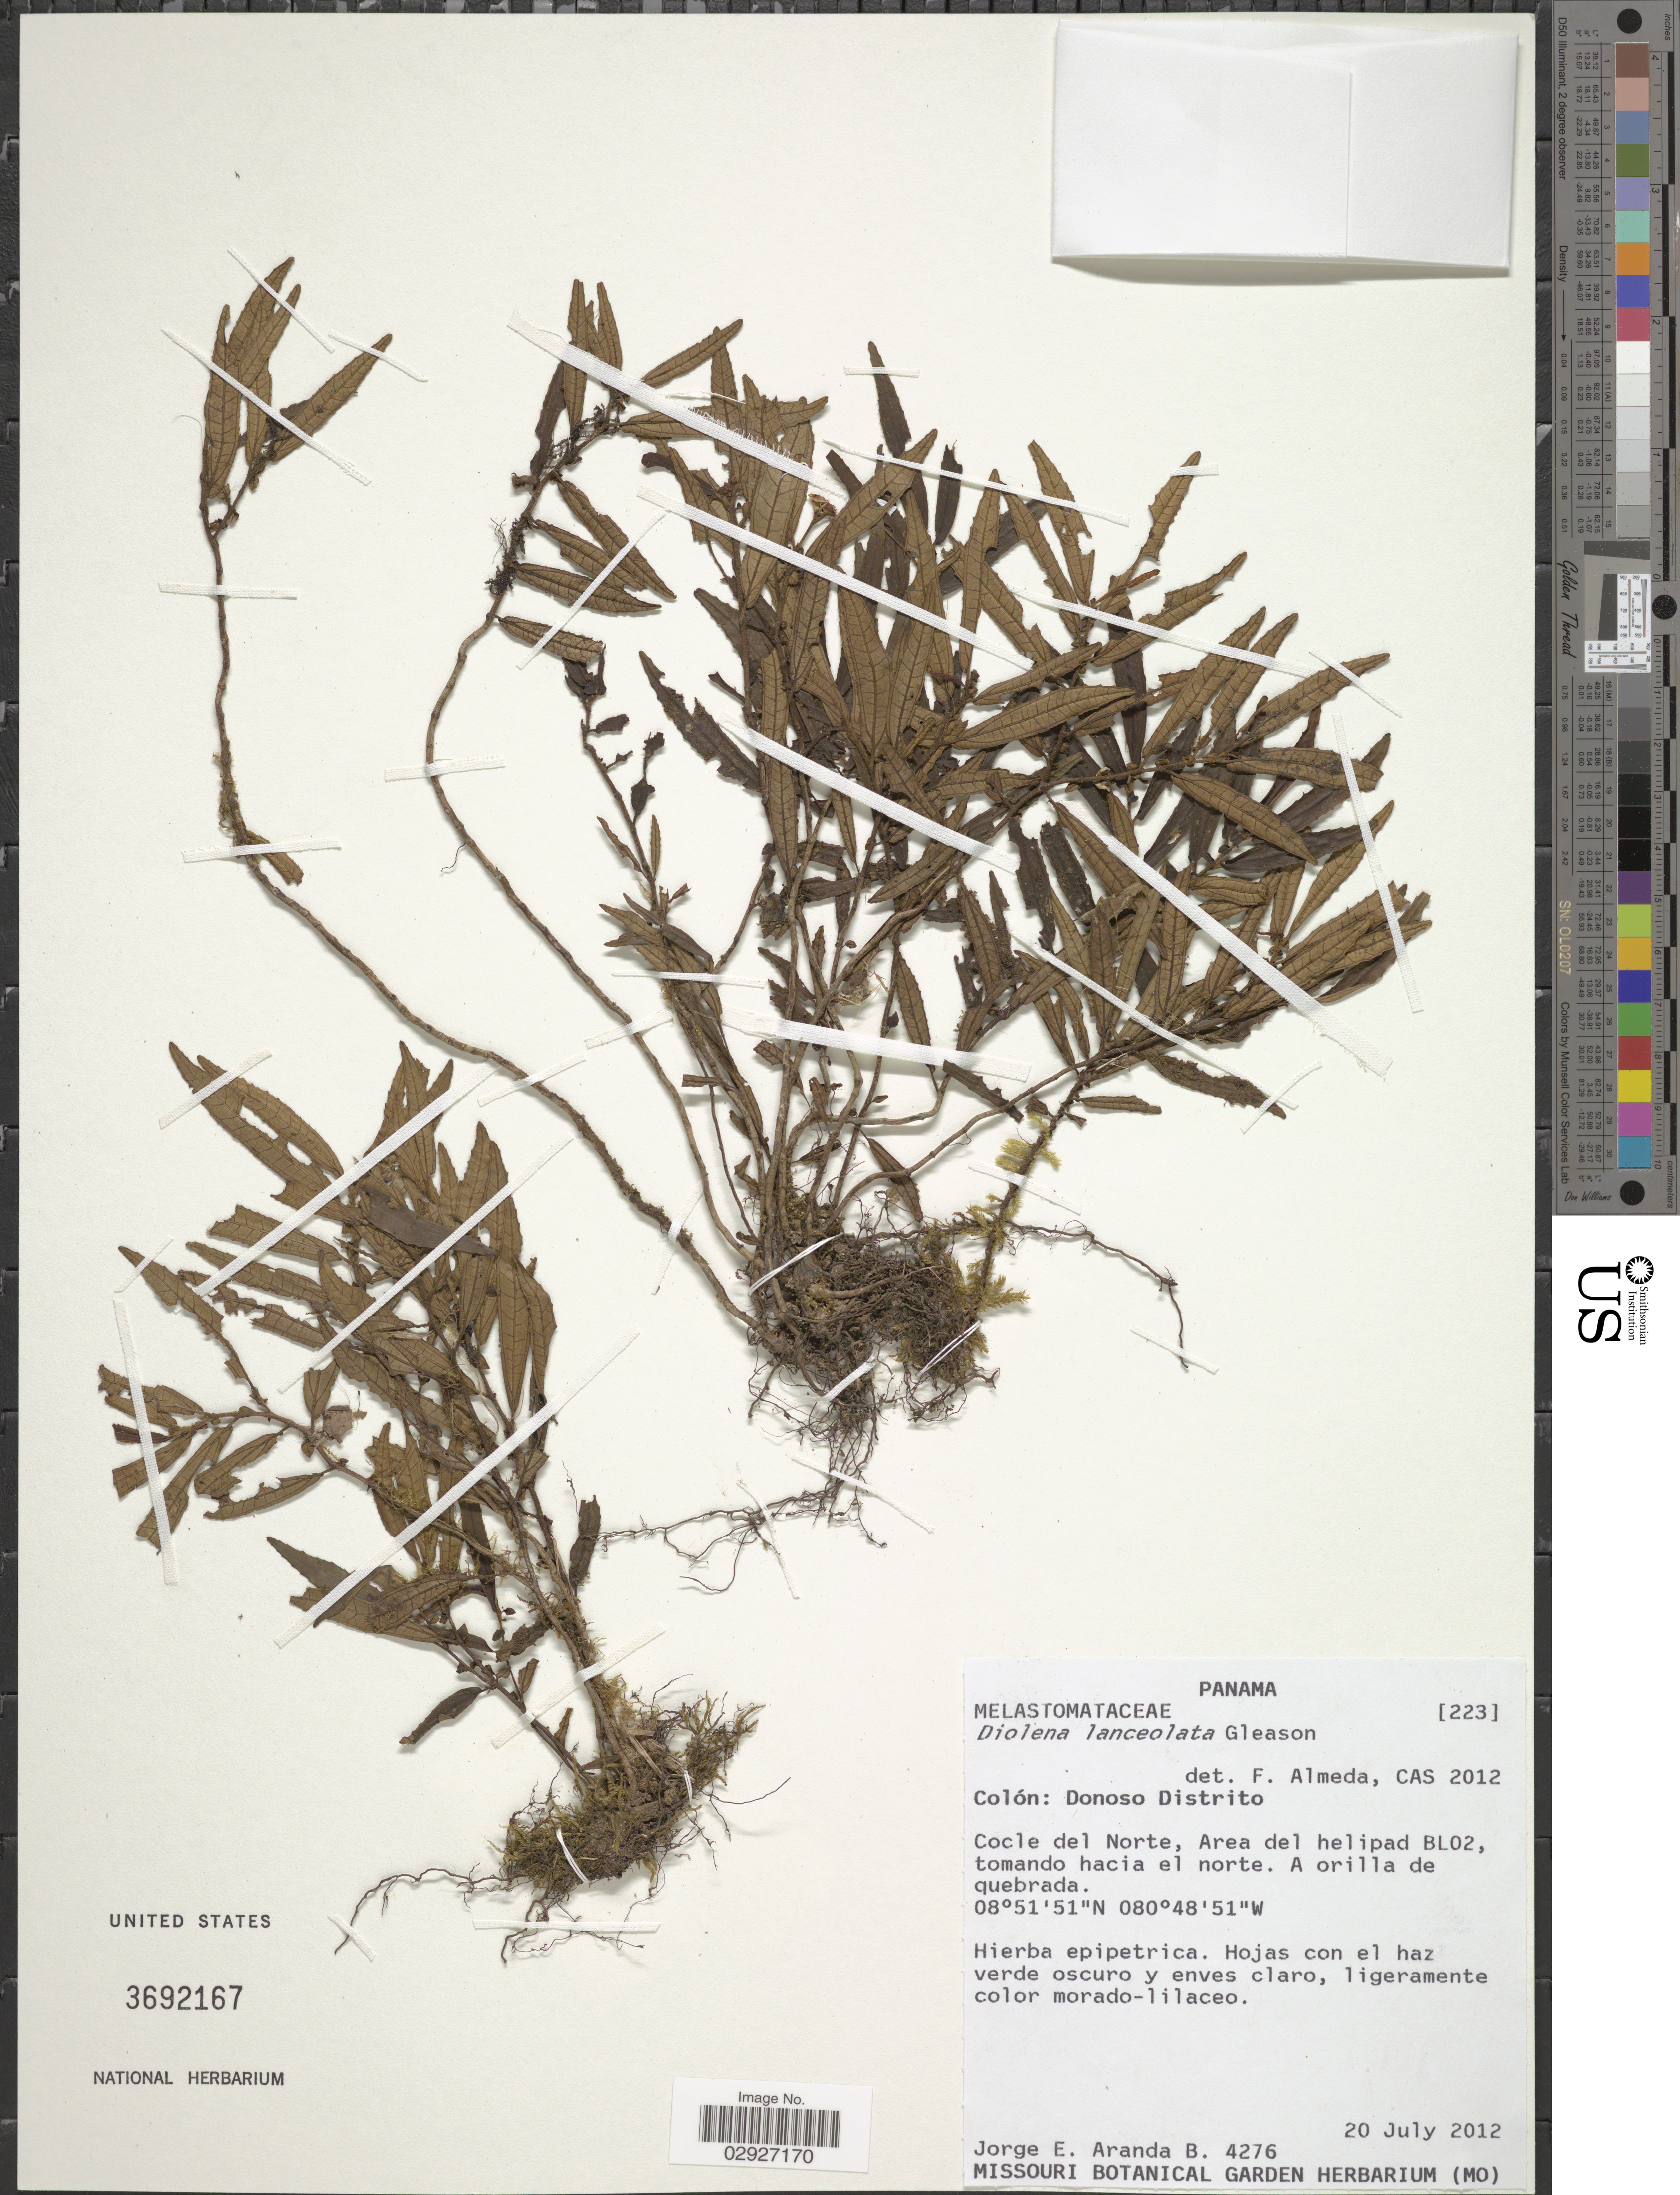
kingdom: Plantae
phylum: Tracheophyta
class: Magnoliopsida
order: Myrtales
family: Melastomataceae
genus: Triolena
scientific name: Triolena lanceolata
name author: (Gleason) Almeda & Alvear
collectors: J. Aranda B.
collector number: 4276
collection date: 2012-07-20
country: Panama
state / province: Colón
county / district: Donoso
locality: Donoso Distrito, Cocle del Norte, Area del helipad BL02, tomando hacia el norte.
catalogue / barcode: US 3692167